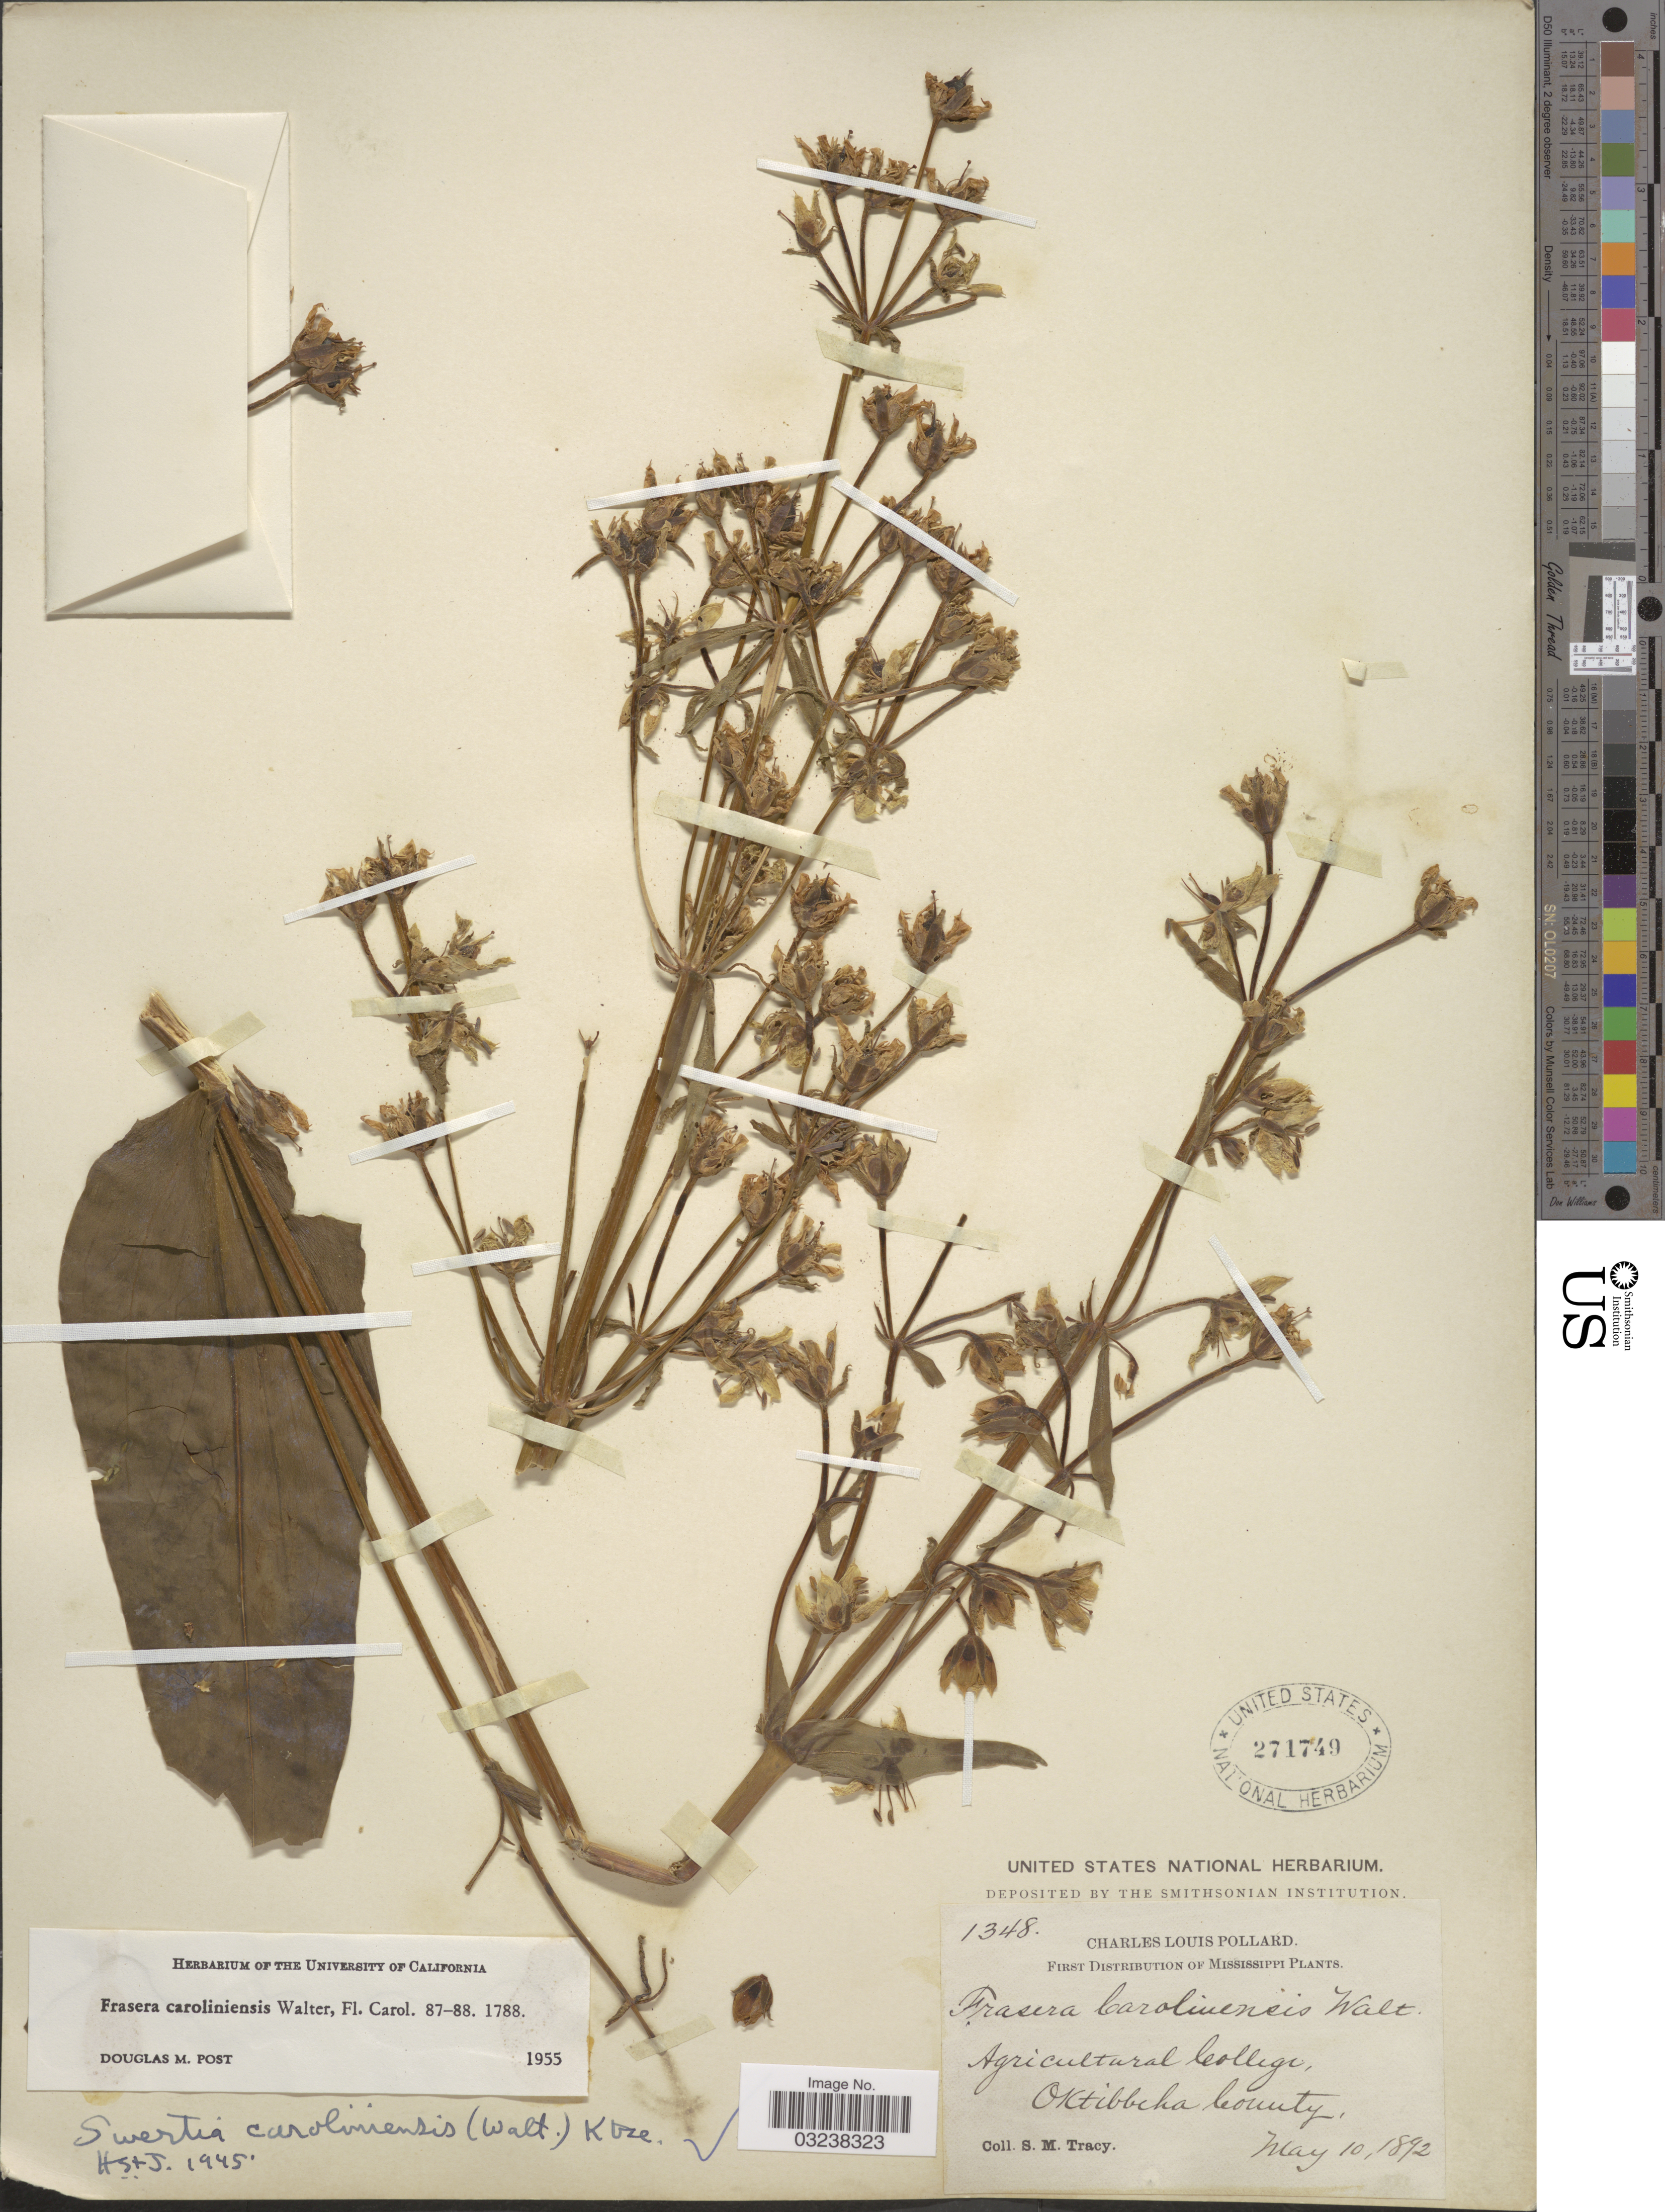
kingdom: Plantae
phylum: Tracheophyta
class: Magnoliopsida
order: Gentianales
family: Gentianaceae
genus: Swertia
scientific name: Swertia caroliniensis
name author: (Walter) Kuntze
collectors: S. M. Tracy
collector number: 1348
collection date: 1892-05-10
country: United States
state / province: Mississippi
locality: Agricultural College, Oktibbeha County.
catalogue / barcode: US 271749